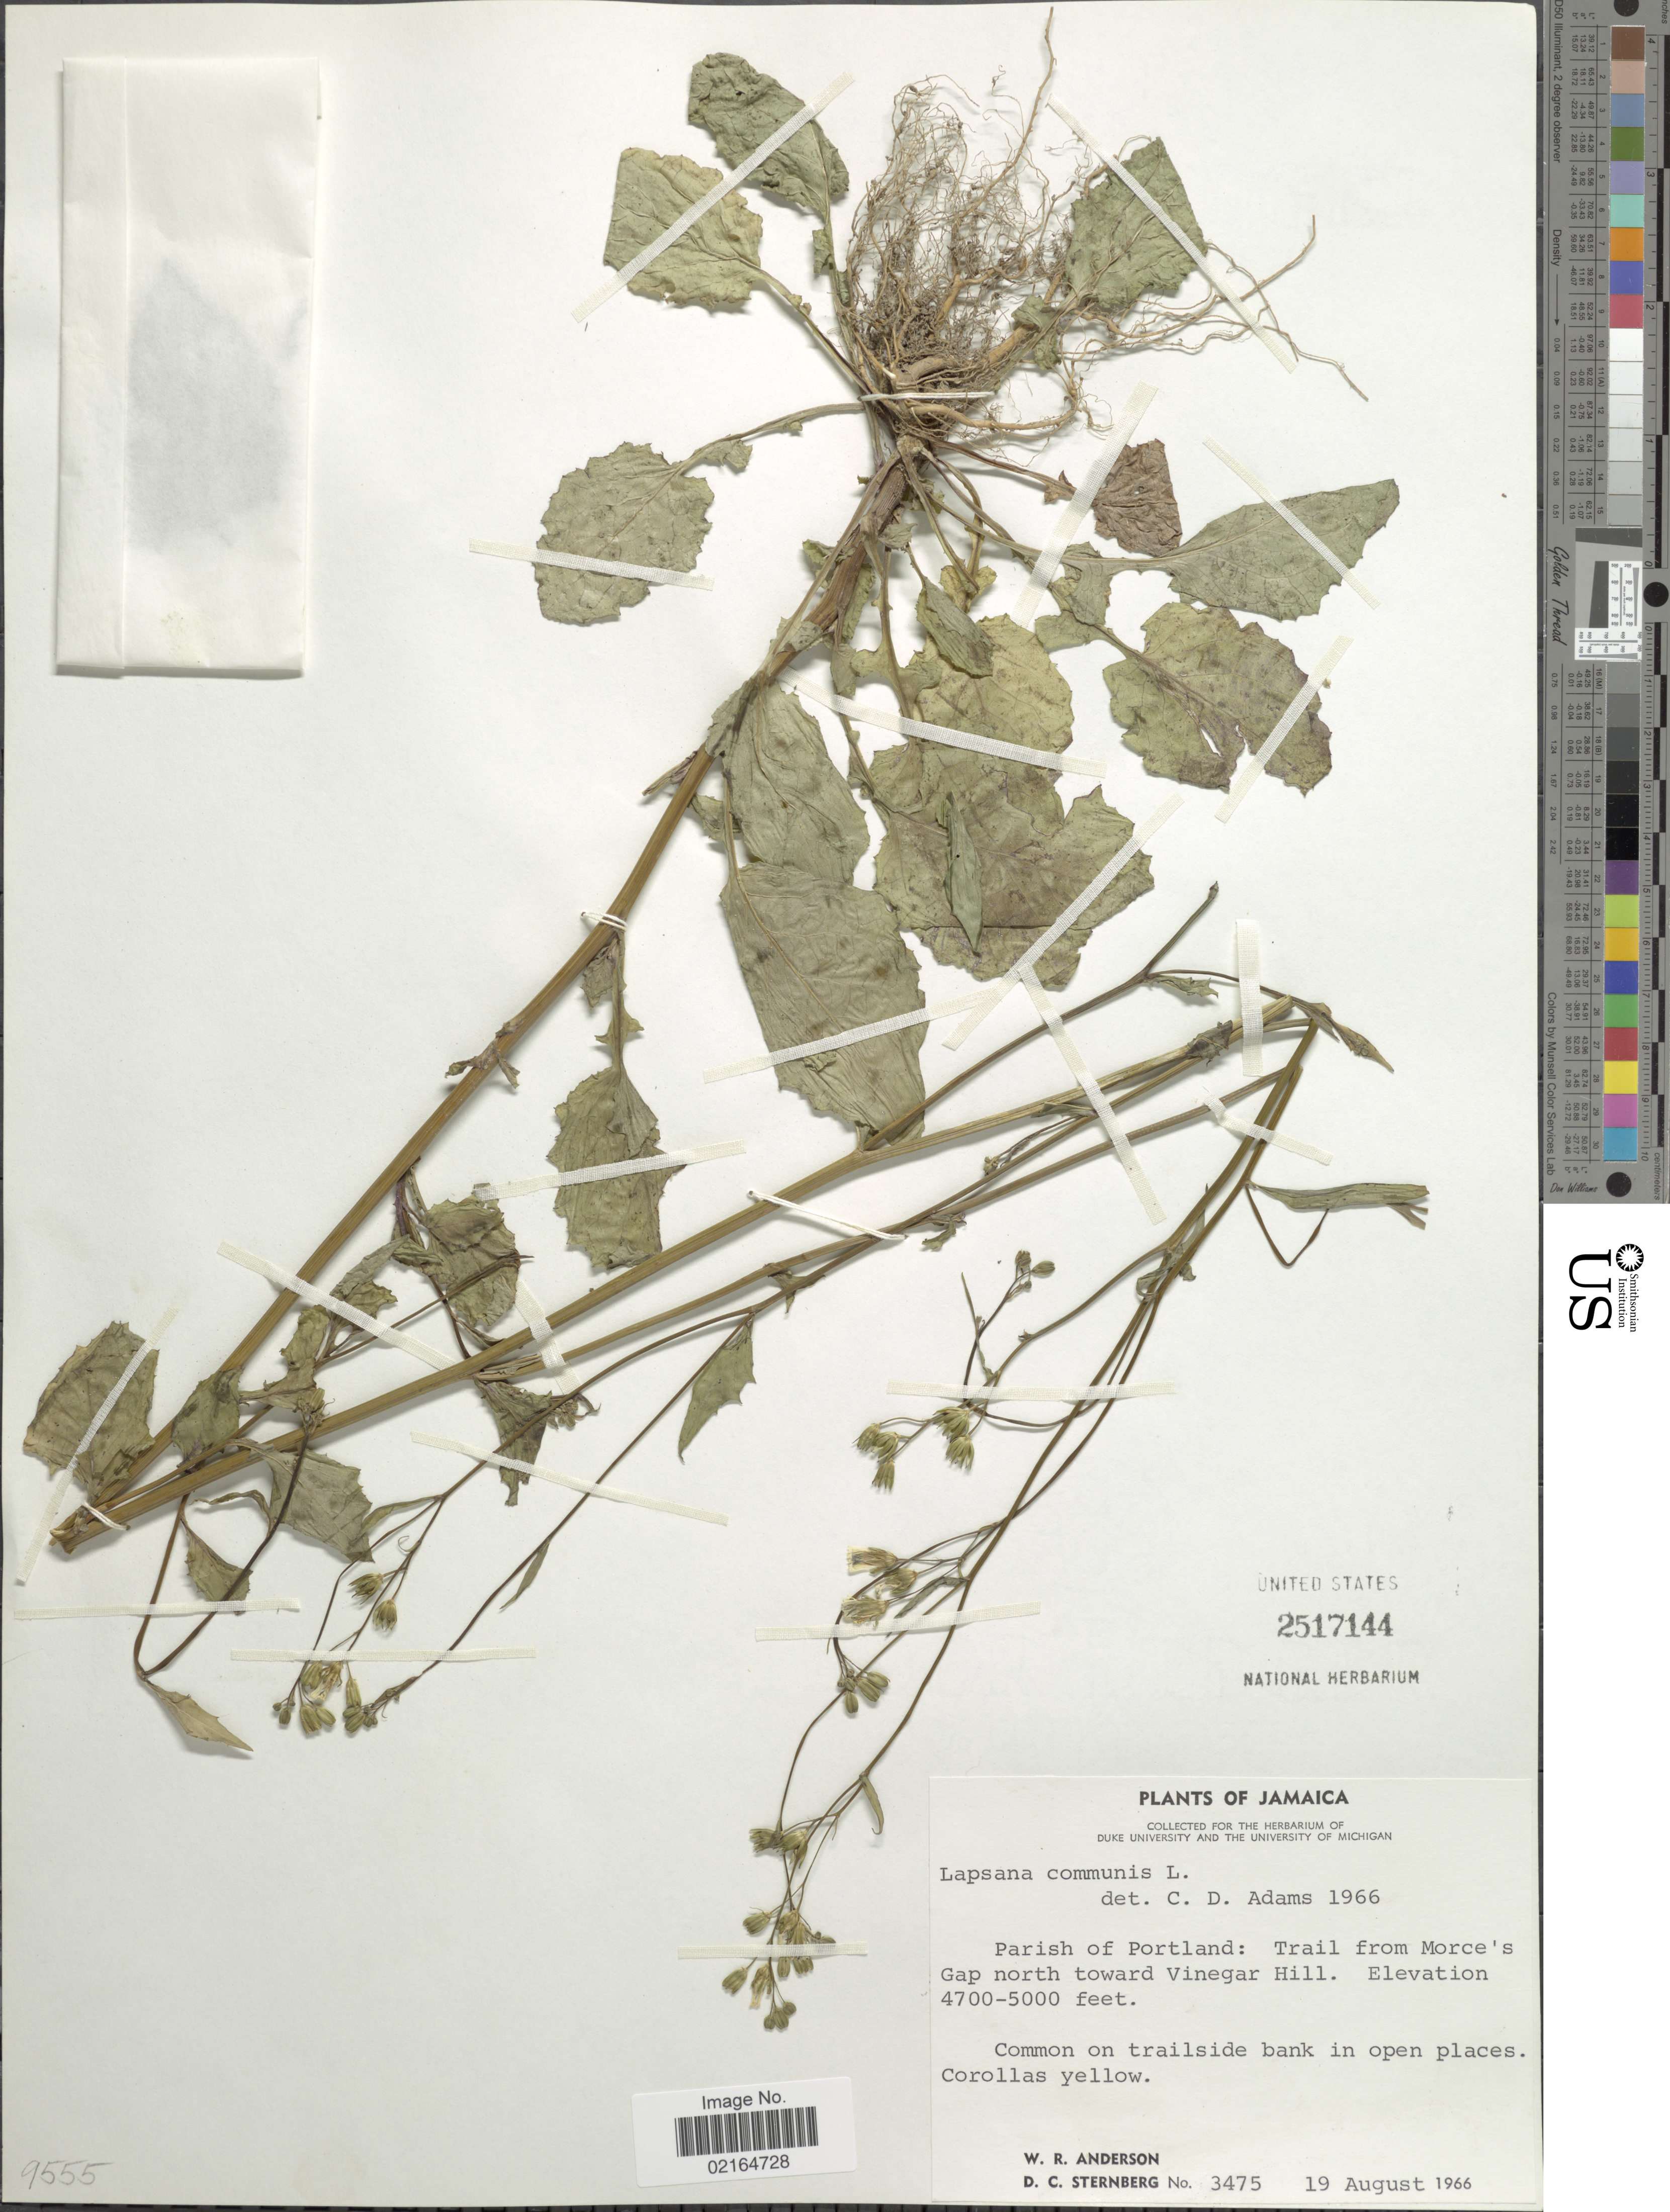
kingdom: Plantae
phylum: Tracheophyta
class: Magnoliopsida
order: Asterales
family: Asteraceae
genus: Lapsana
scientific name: Lapsana communis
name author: L.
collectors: W. Anderson & D. Sternberg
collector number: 3475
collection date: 1966-08-19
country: Jamaica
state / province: Portland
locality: Parish of Portland: Trail from Morce's Gap north toward Vinegar Hill, common on trailside bank in open places.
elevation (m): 1433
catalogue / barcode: US 2517144